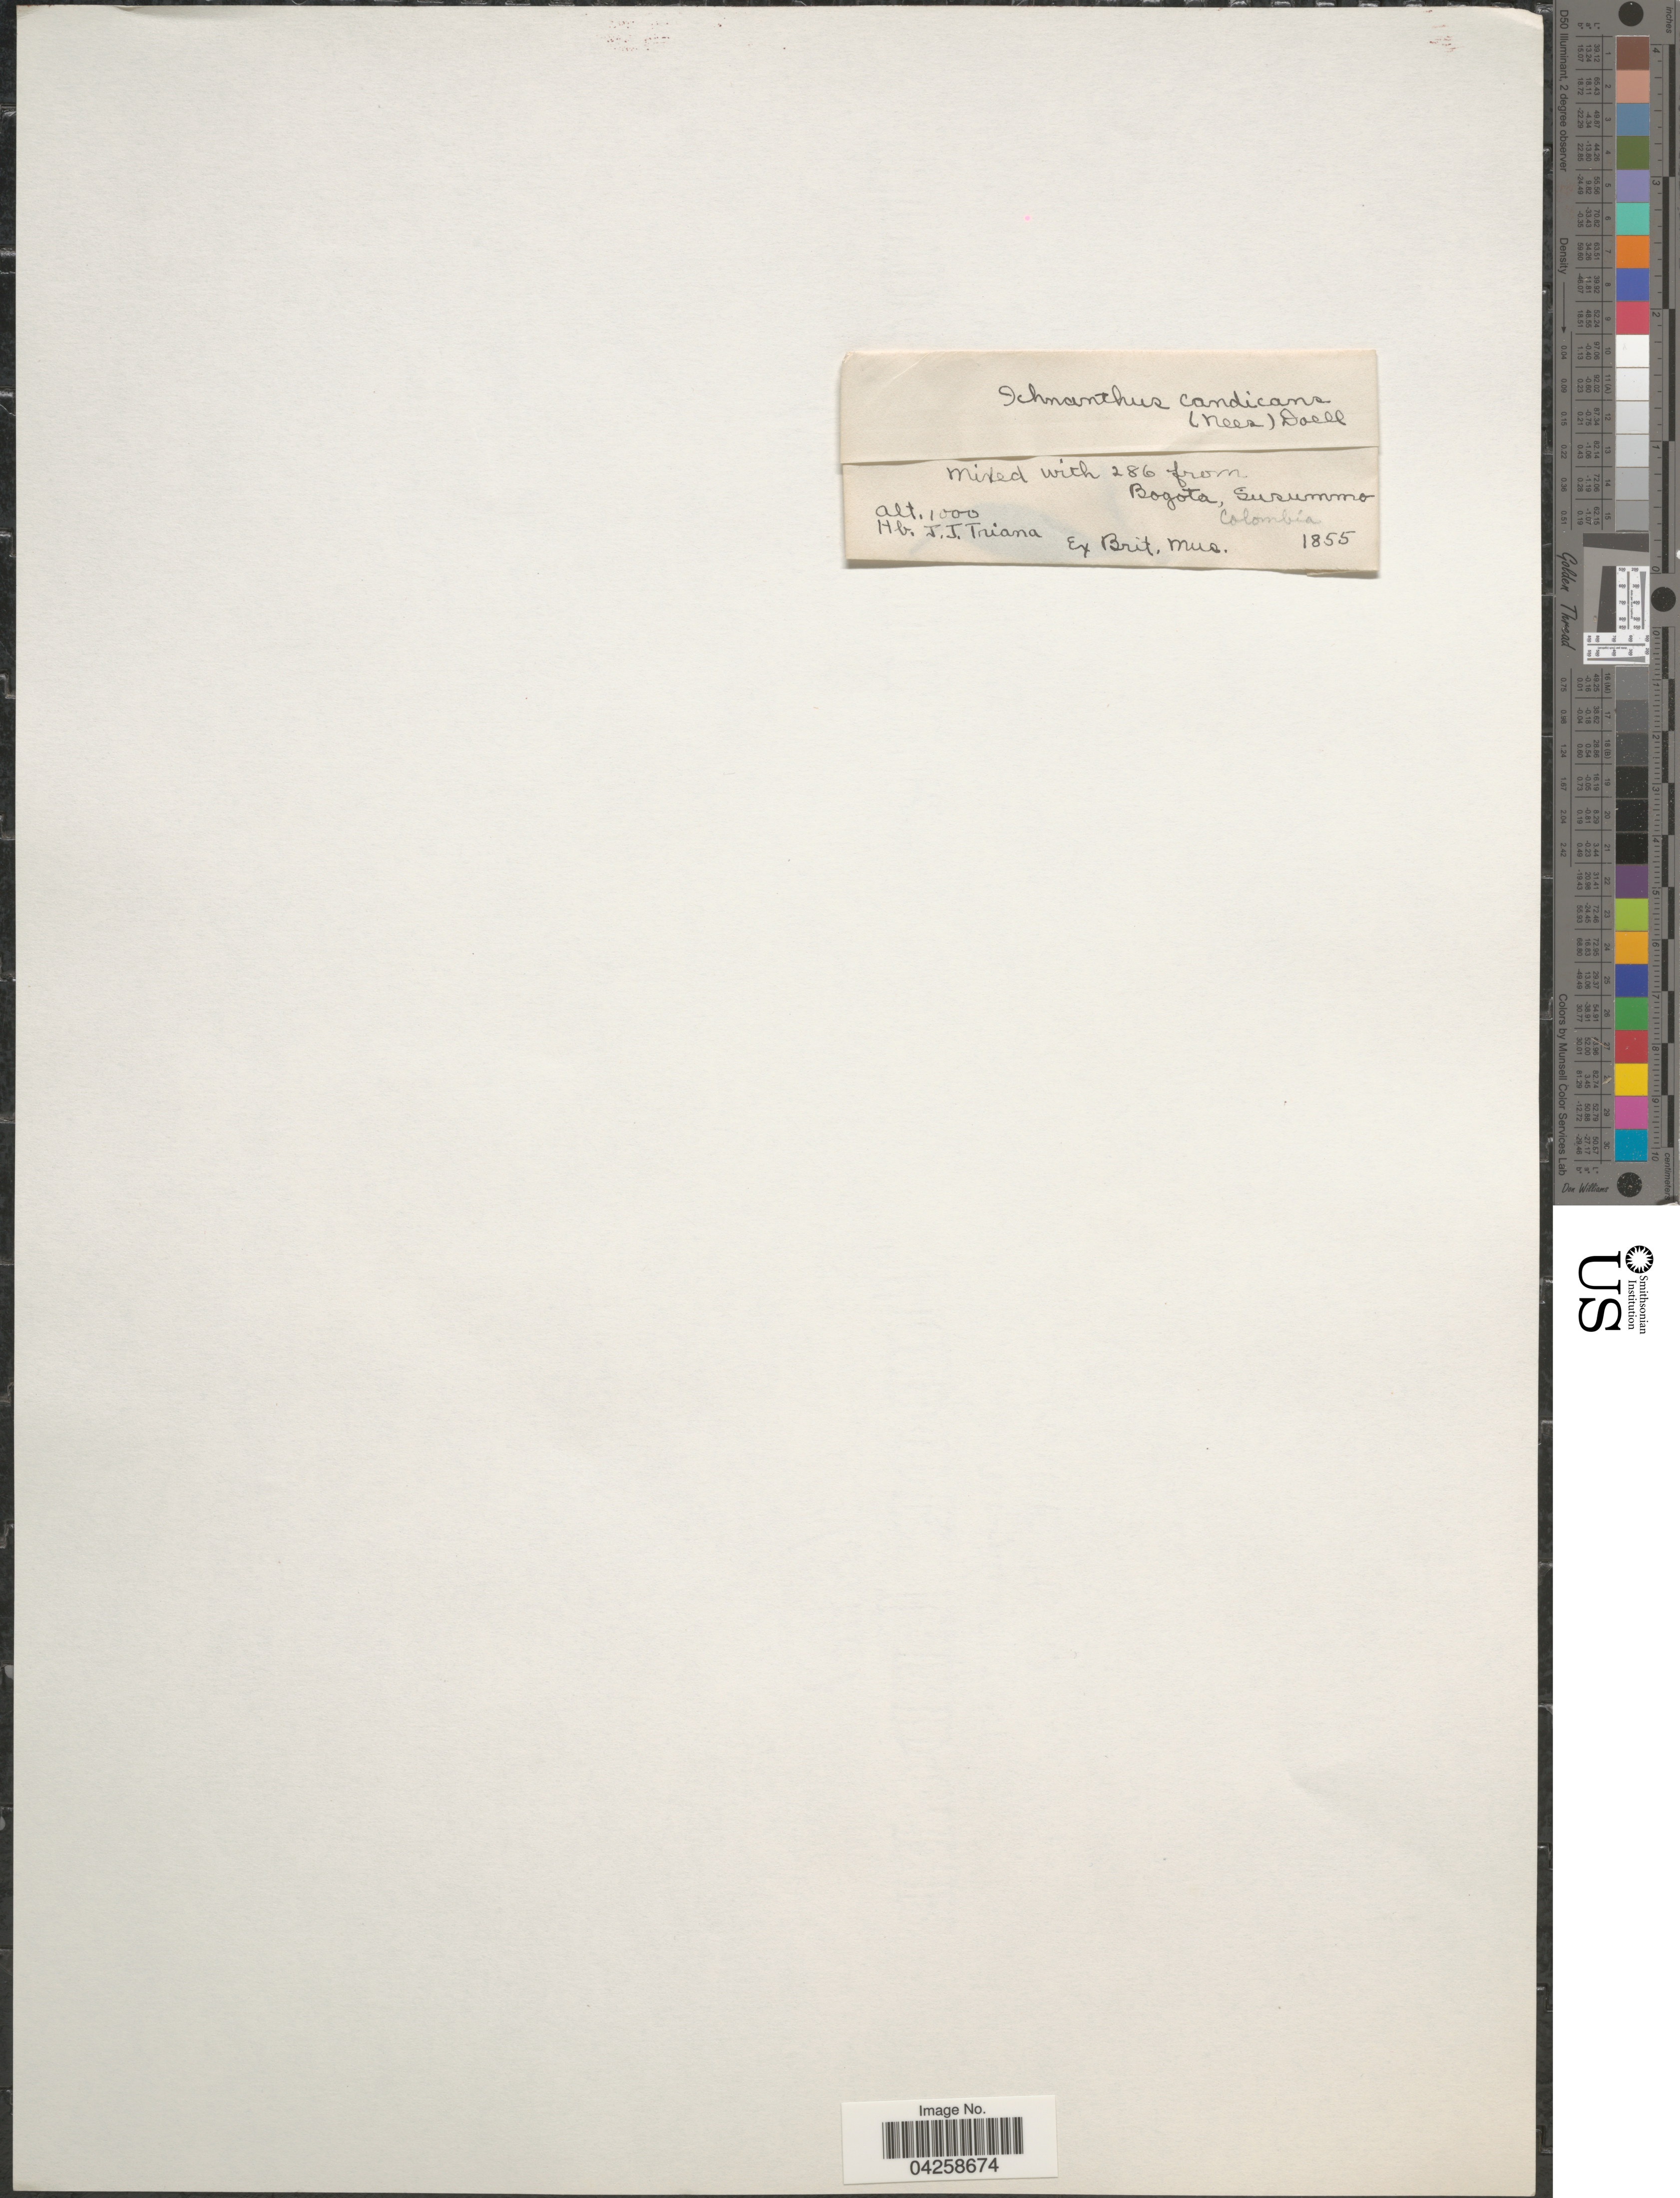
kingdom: Plantae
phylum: Tracheophyta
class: Liliopsida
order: Poales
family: Poaceae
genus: Ichnanthus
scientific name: Ichnanthus hirtus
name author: (Raddi) Chase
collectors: Ex Herb. J. J. Triana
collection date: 1855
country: Colombia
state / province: Bogota D.C.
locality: Bogota, Susummo.